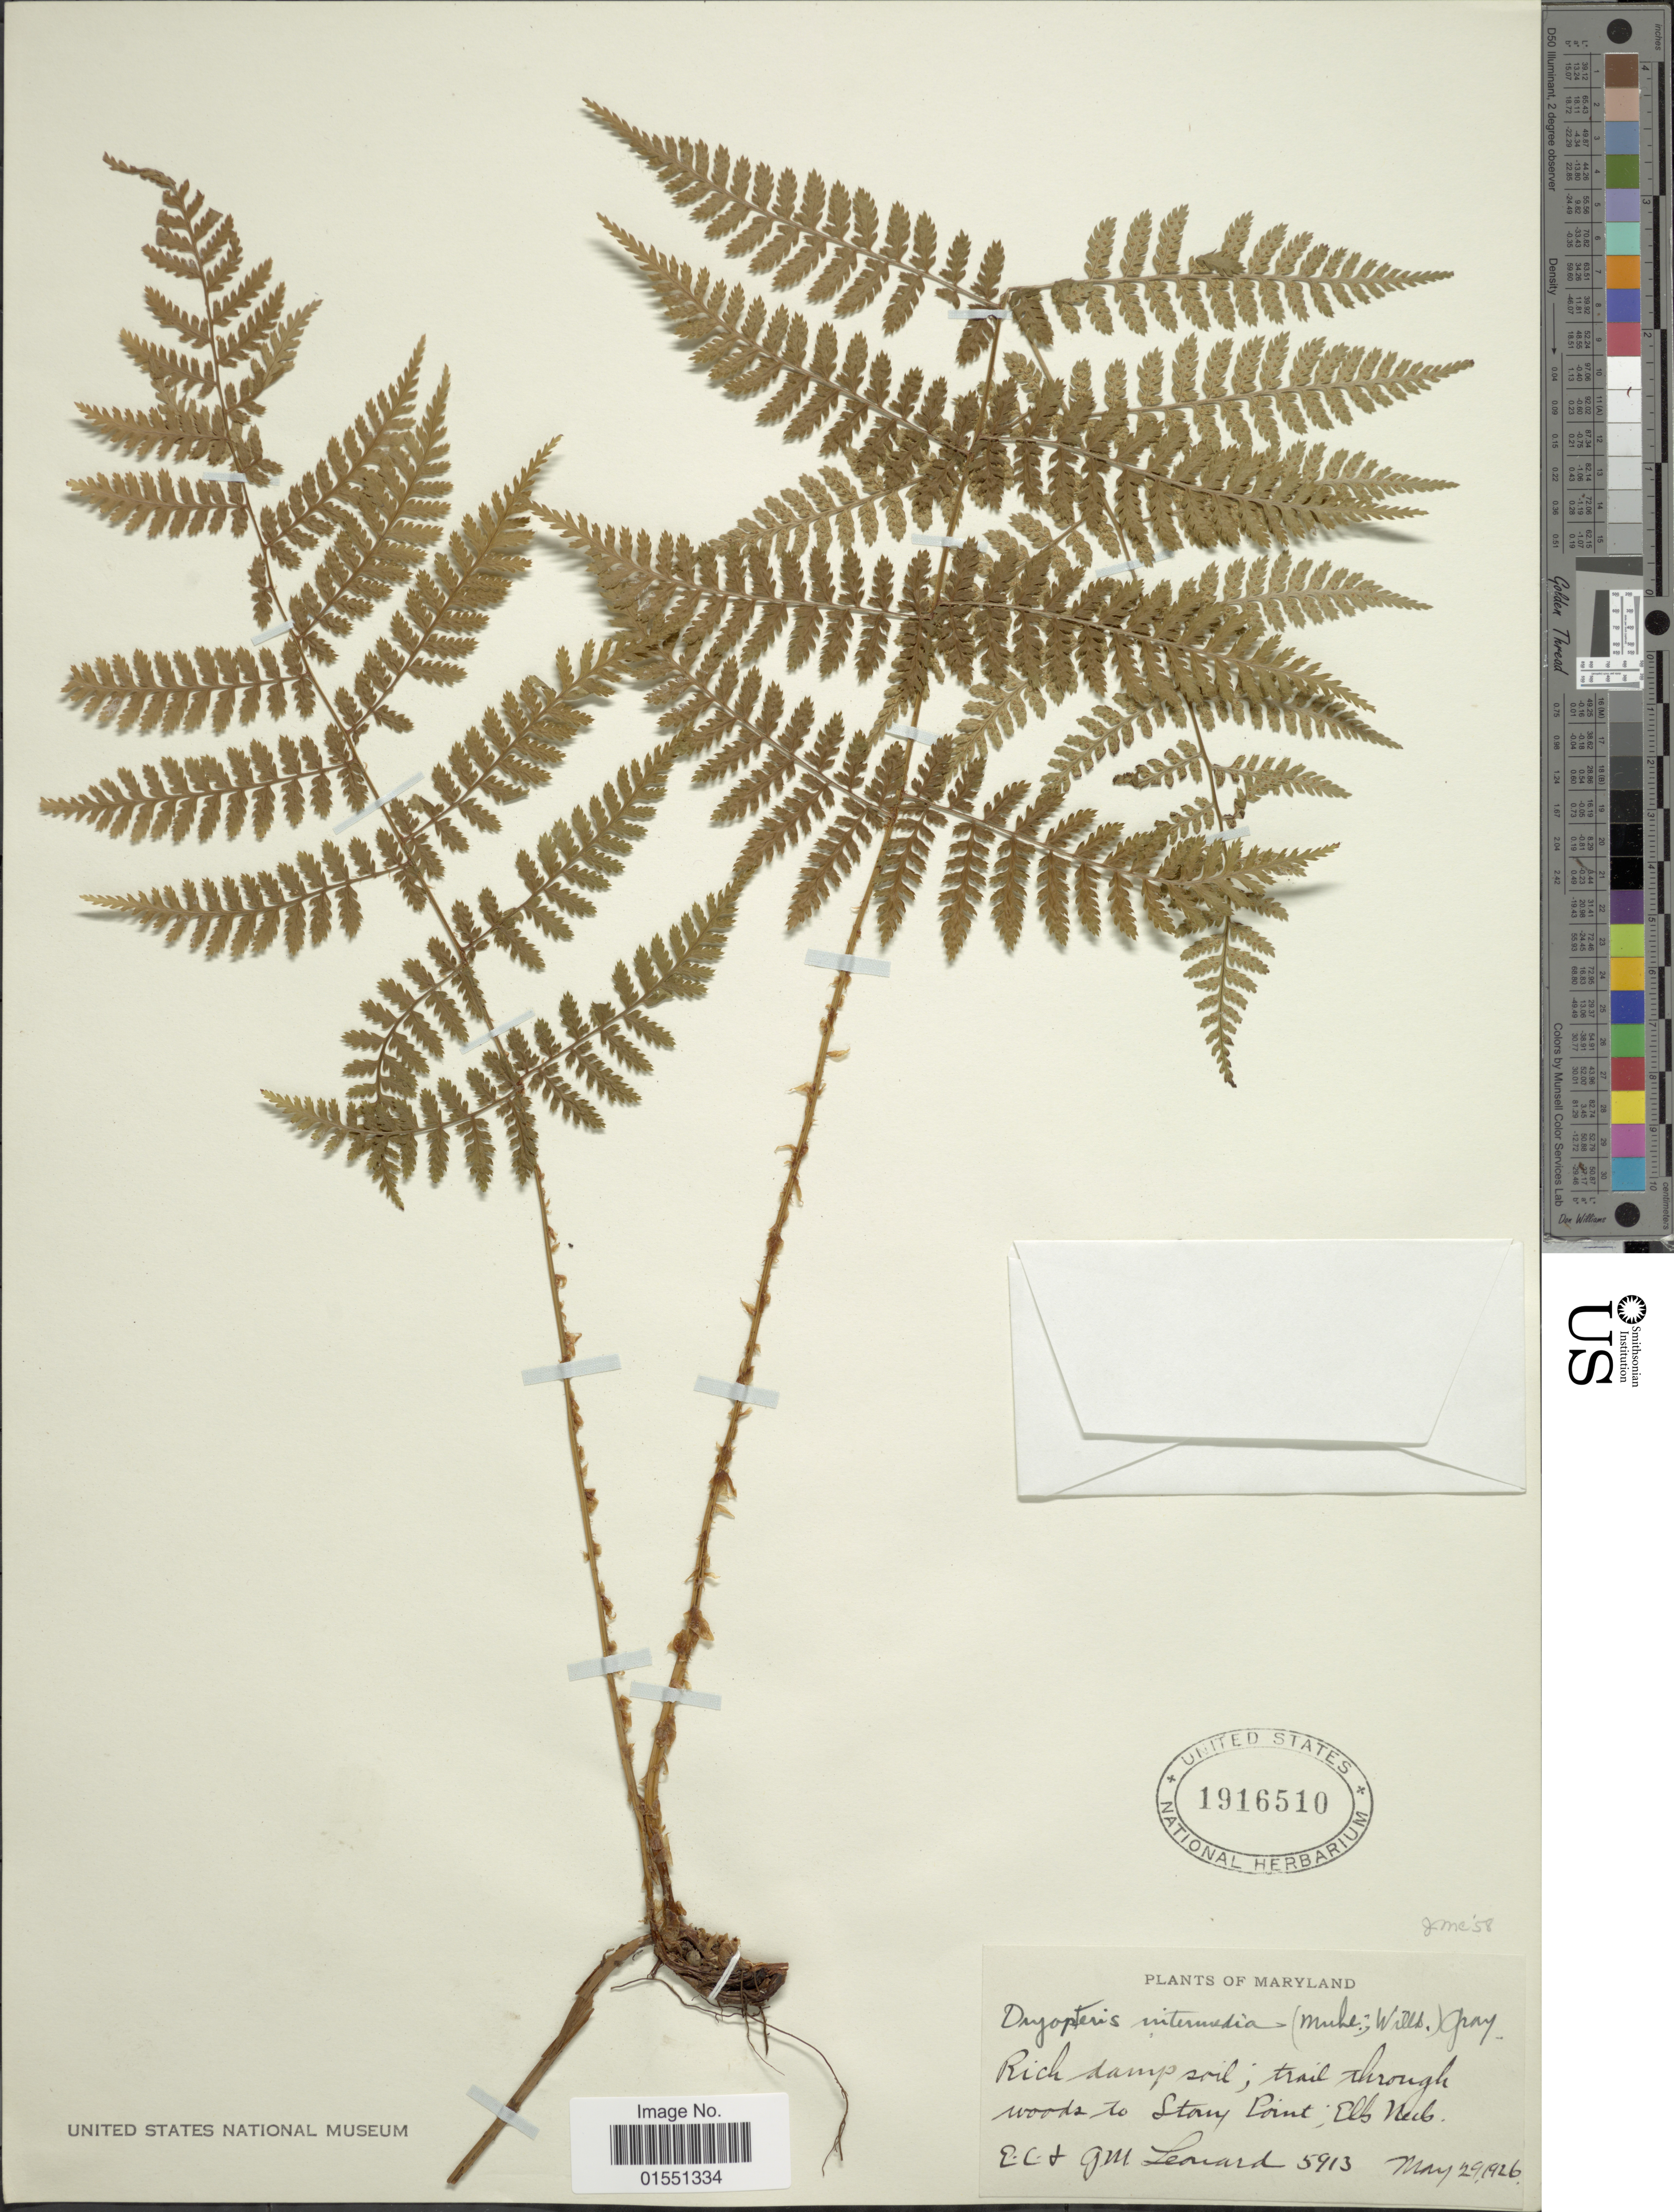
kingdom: Plantae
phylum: Tracheophyta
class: Polypodiopsida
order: Polypodiales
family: Dryopteridaceae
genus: Dryopteris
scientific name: Dryopteris intermedia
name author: (Muhl.) A. Gray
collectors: E. C. Leonard & G. M. Leonard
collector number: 5913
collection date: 1926-05-29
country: United States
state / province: Maryland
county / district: Cecil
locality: Rich stamp soil; trail through woods to Stony Point; Ells Neils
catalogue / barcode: US 1916510